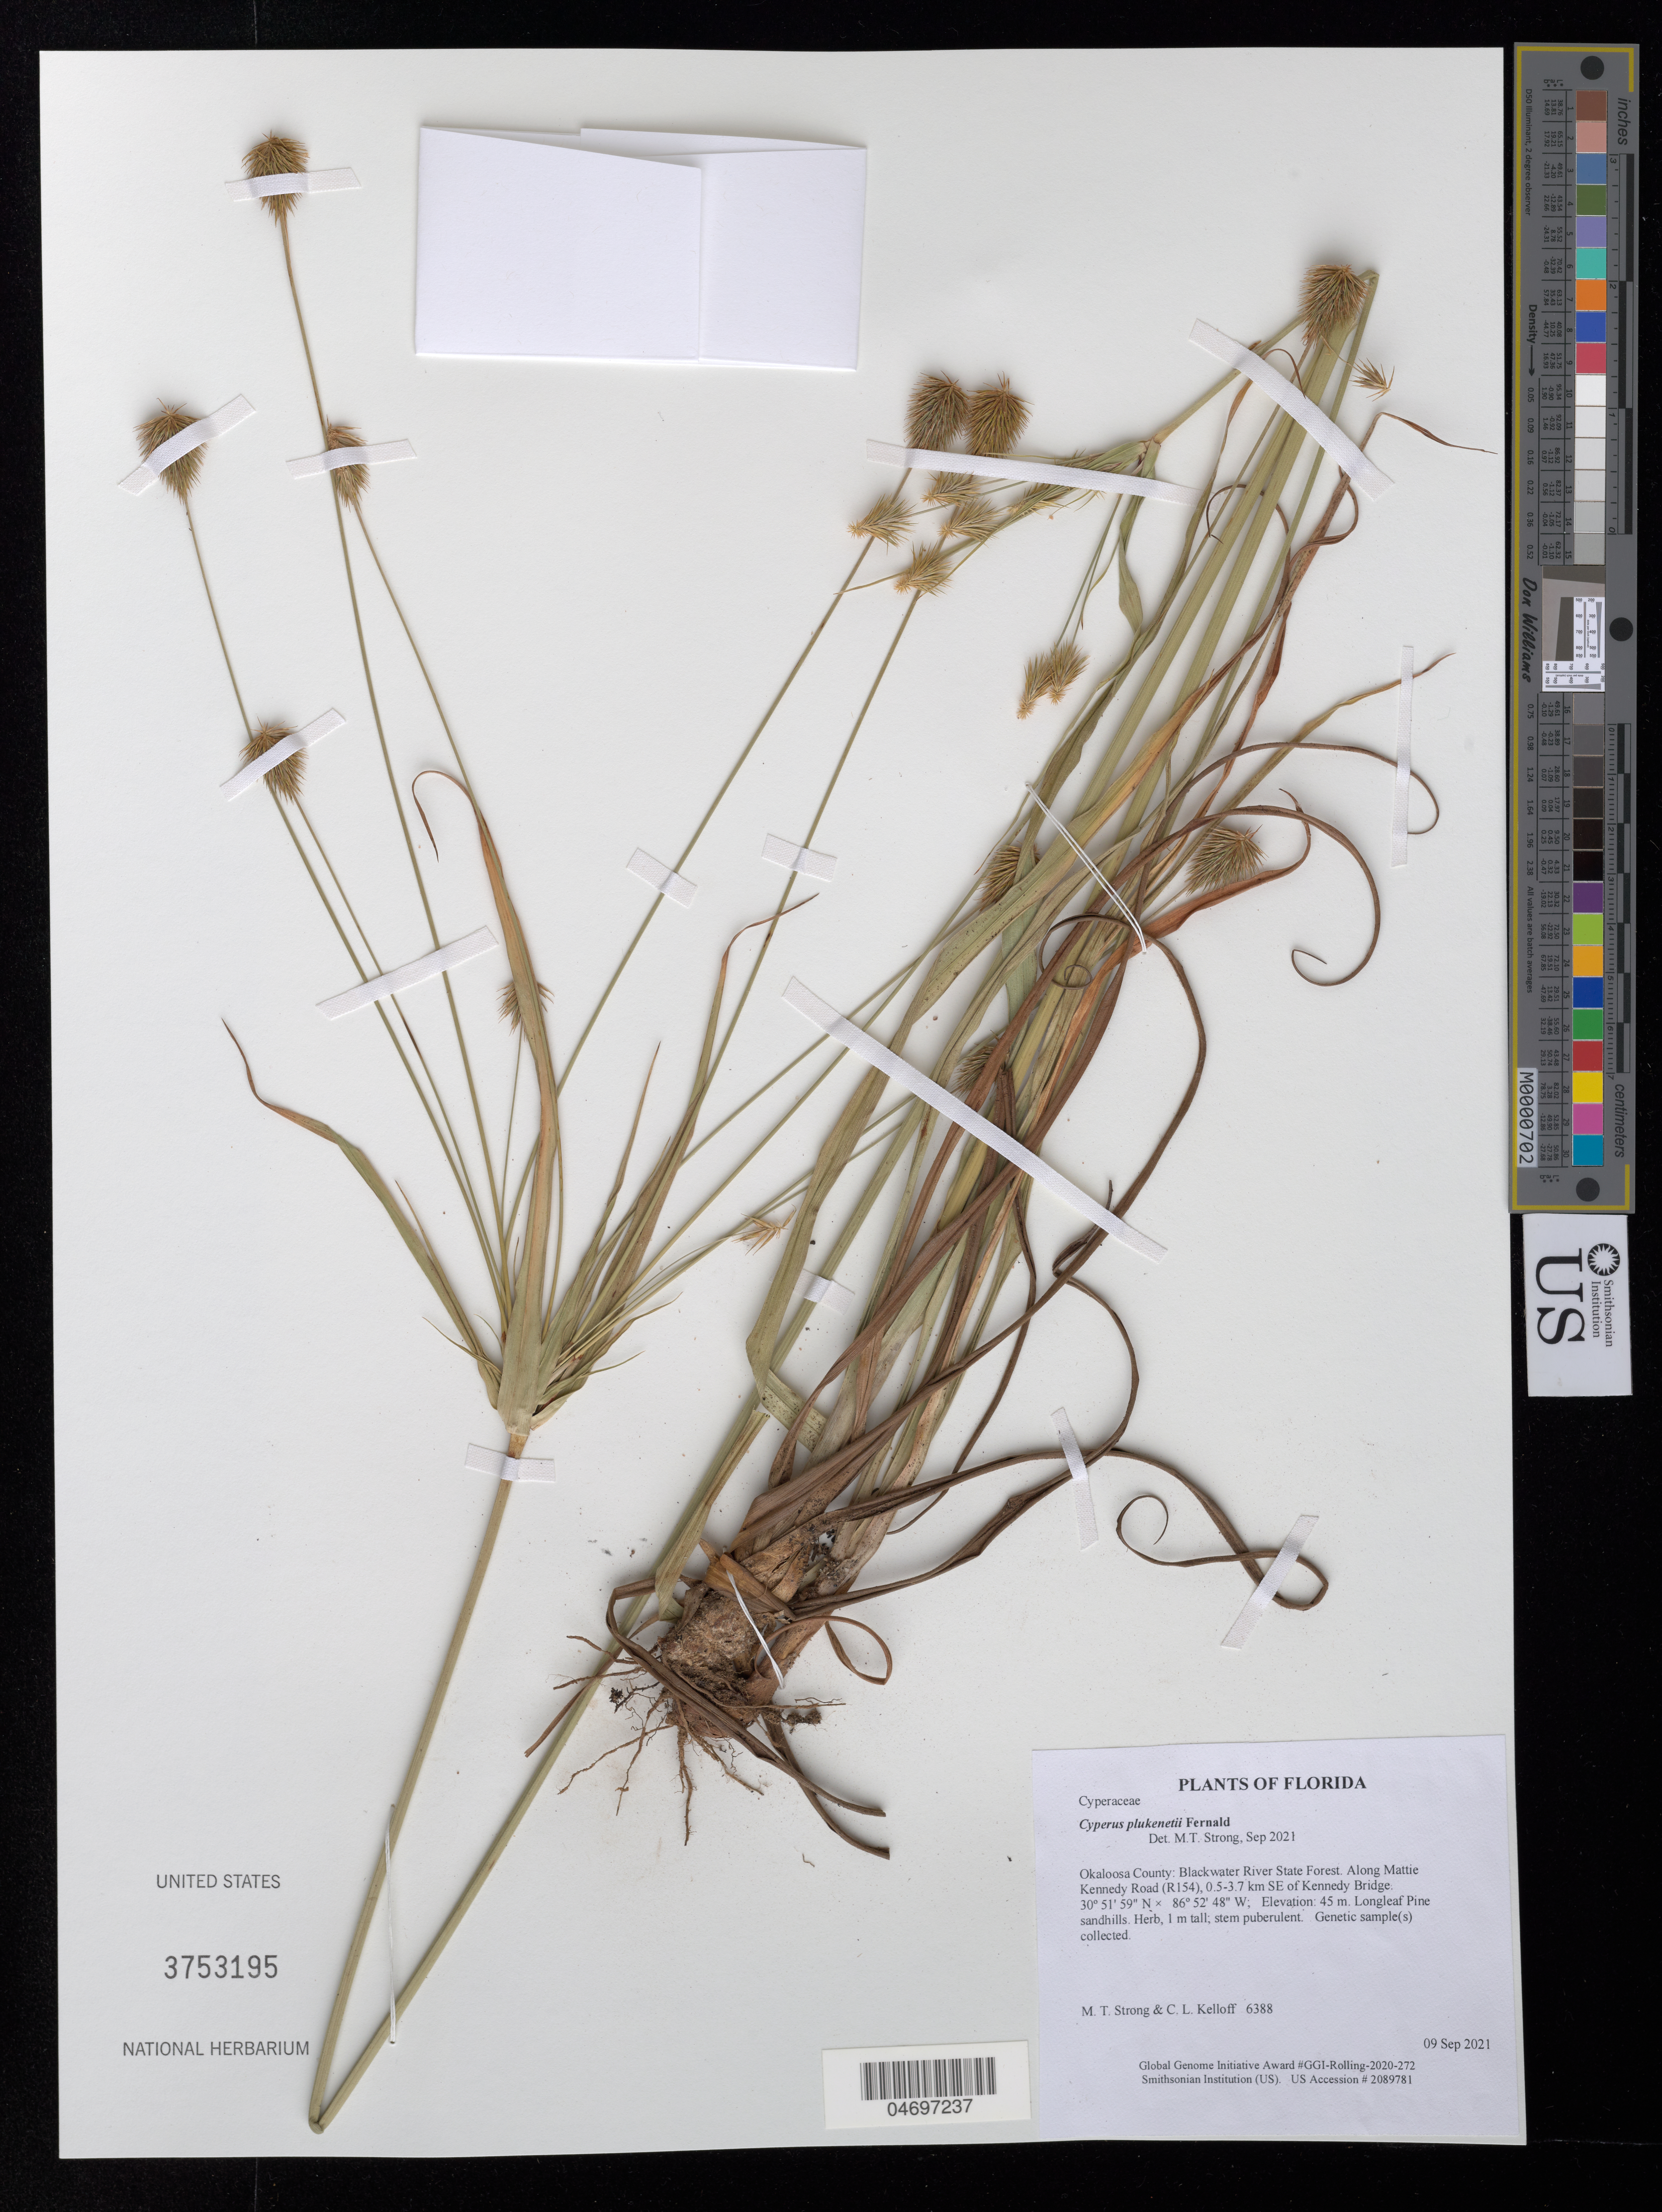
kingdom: Plantae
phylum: Tracheophyta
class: Liliopsida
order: Poales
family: Cyperaceae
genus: Cyperus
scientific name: Cyperus plukenetii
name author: Fernald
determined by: Strong, Mark T.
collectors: M. T. Strong & C. L. Kelloff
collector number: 6388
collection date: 2021-09-09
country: United States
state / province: Florida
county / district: Okaloosa County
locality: Blackwater River State Forest. Along Mattie Kennedy Road (R154), 0.5-3.7 km SE of Kennedy Bridge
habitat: Longleaf Pine sandhills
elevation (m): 45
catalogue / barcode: US 3753195